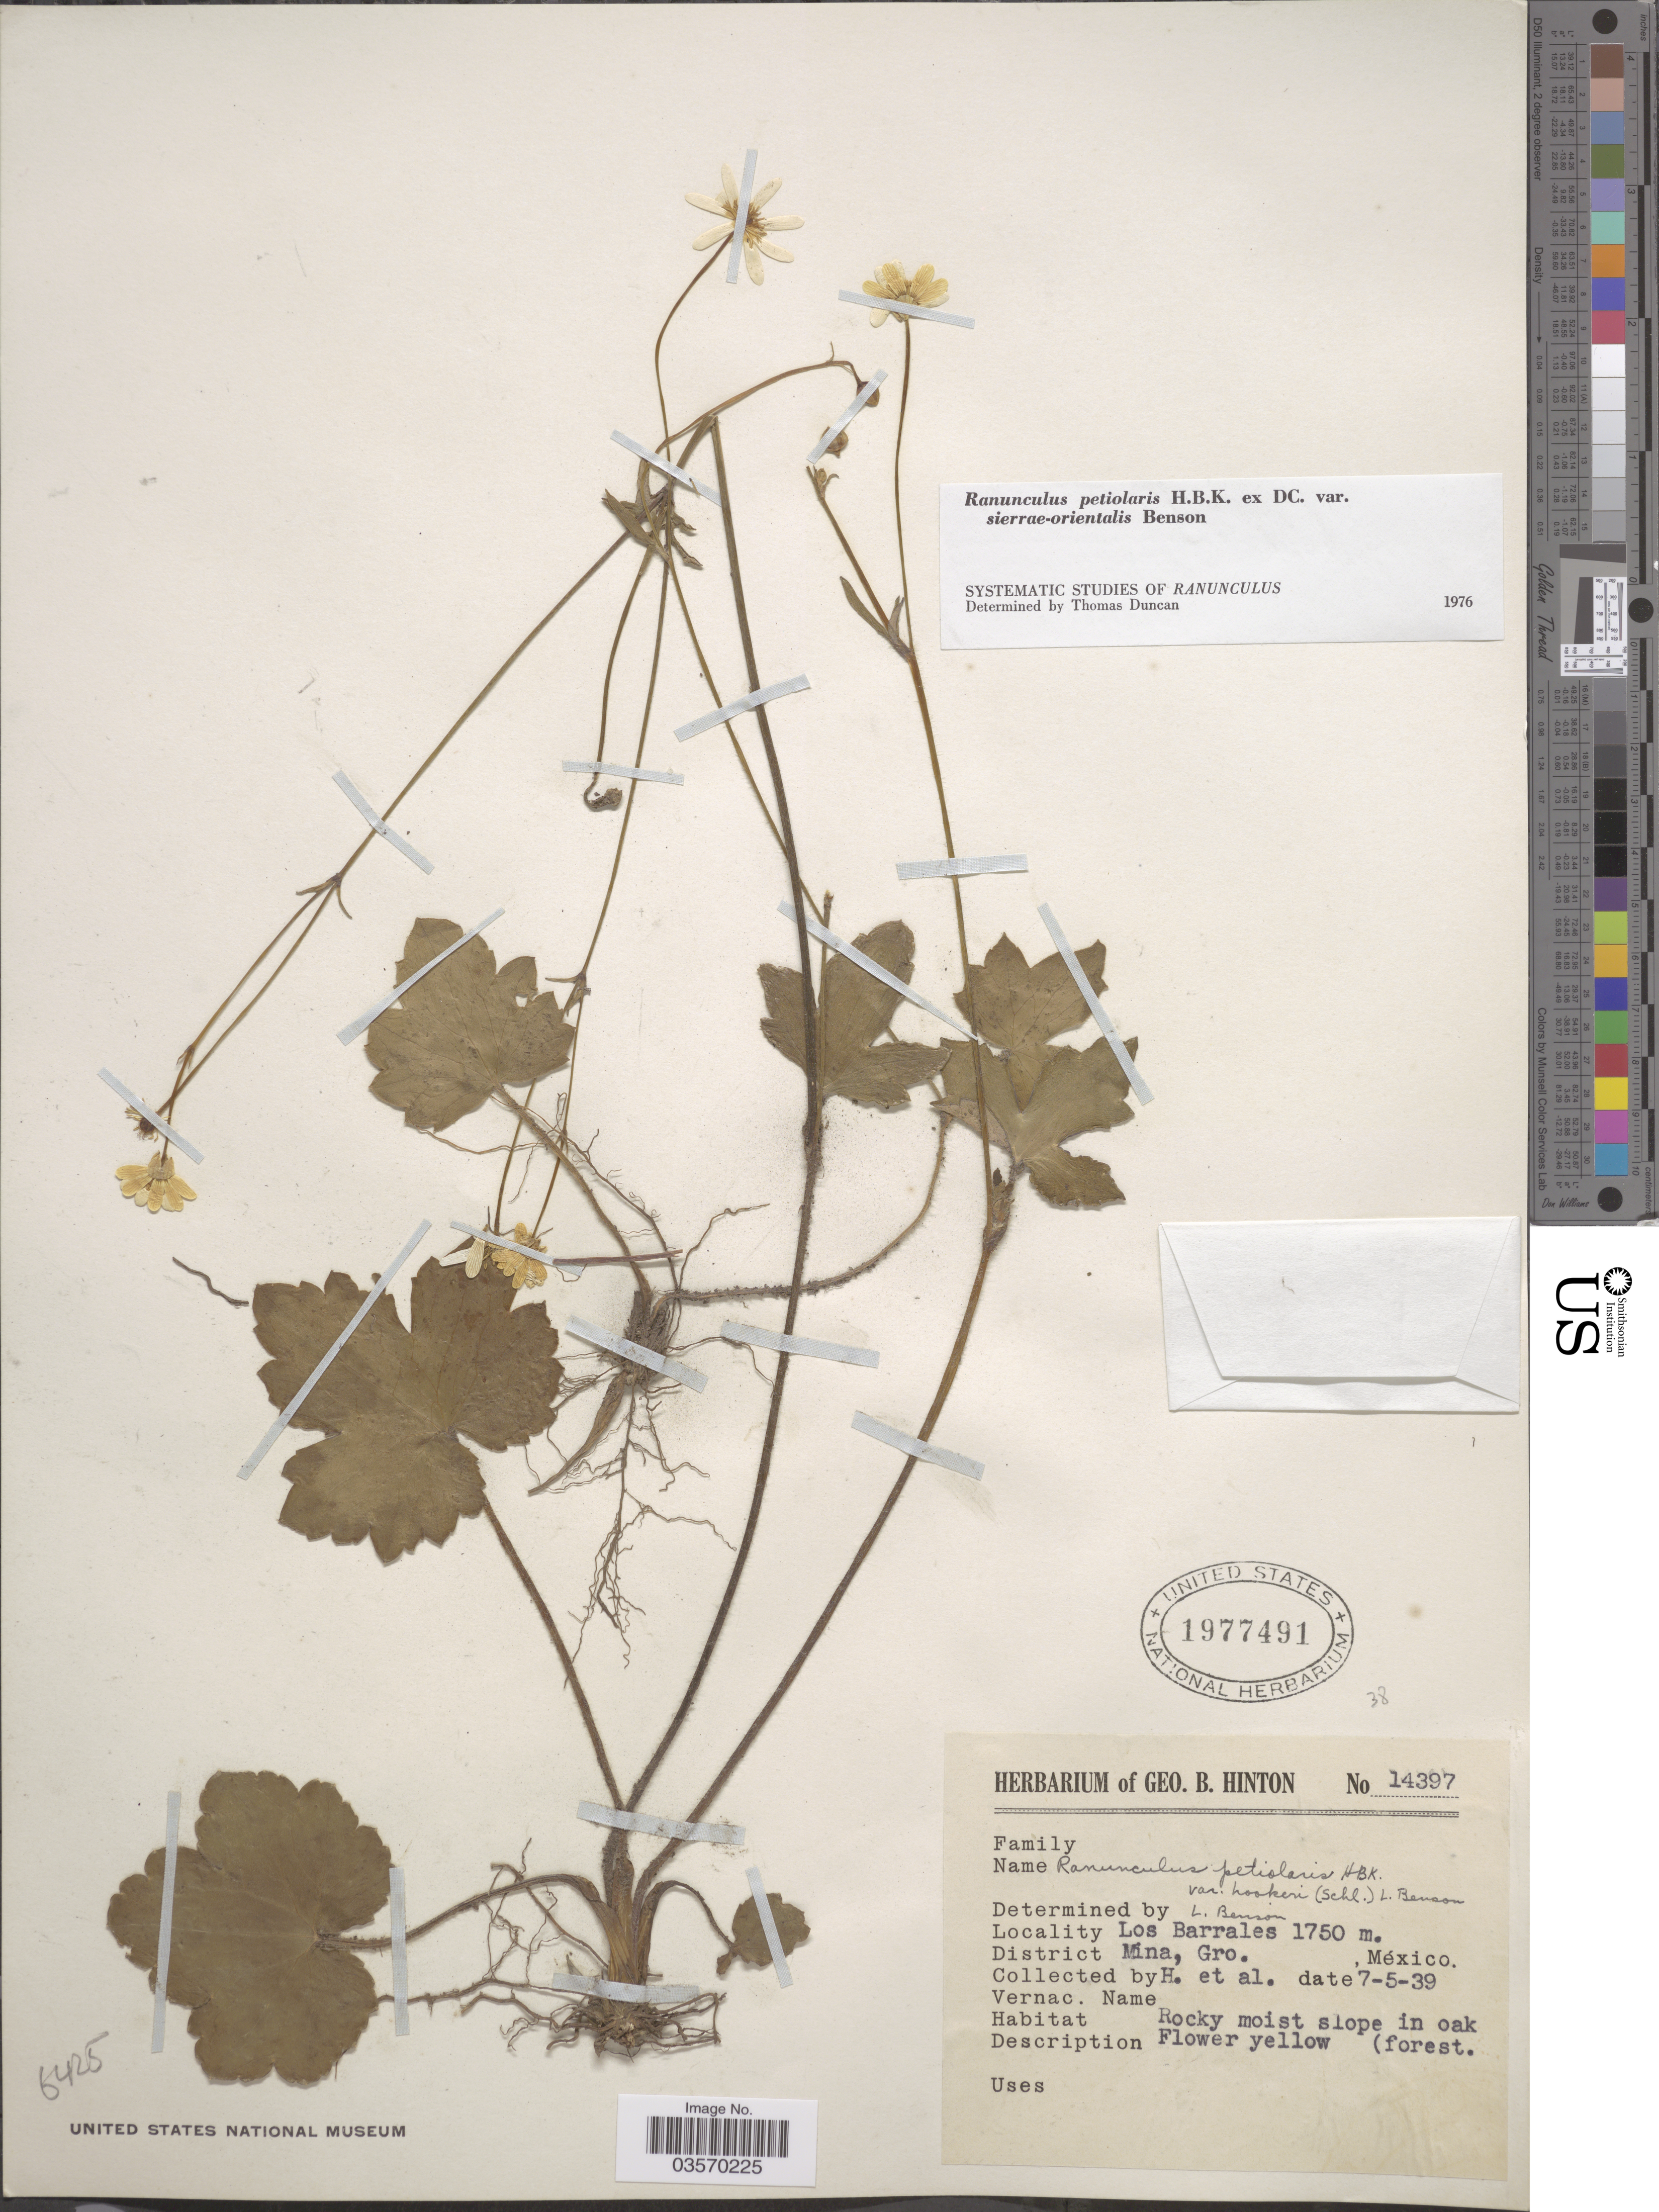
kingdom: Plantae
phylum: Tracheophyta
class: Magnoliopsida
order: Ranunculales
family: Ranunculaceae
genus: Ranunculus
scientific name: Ranunculus petiolaris var. sierrae-orientalis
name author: L.D. Benson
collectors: G. B. Hinton & et al.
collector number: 14397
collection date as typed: Transcribed d/m/y: 7/5/39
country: Mexico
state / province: Guerrero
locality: Los Barrales. District Mina.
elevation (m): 1750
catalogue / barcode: US 1977491